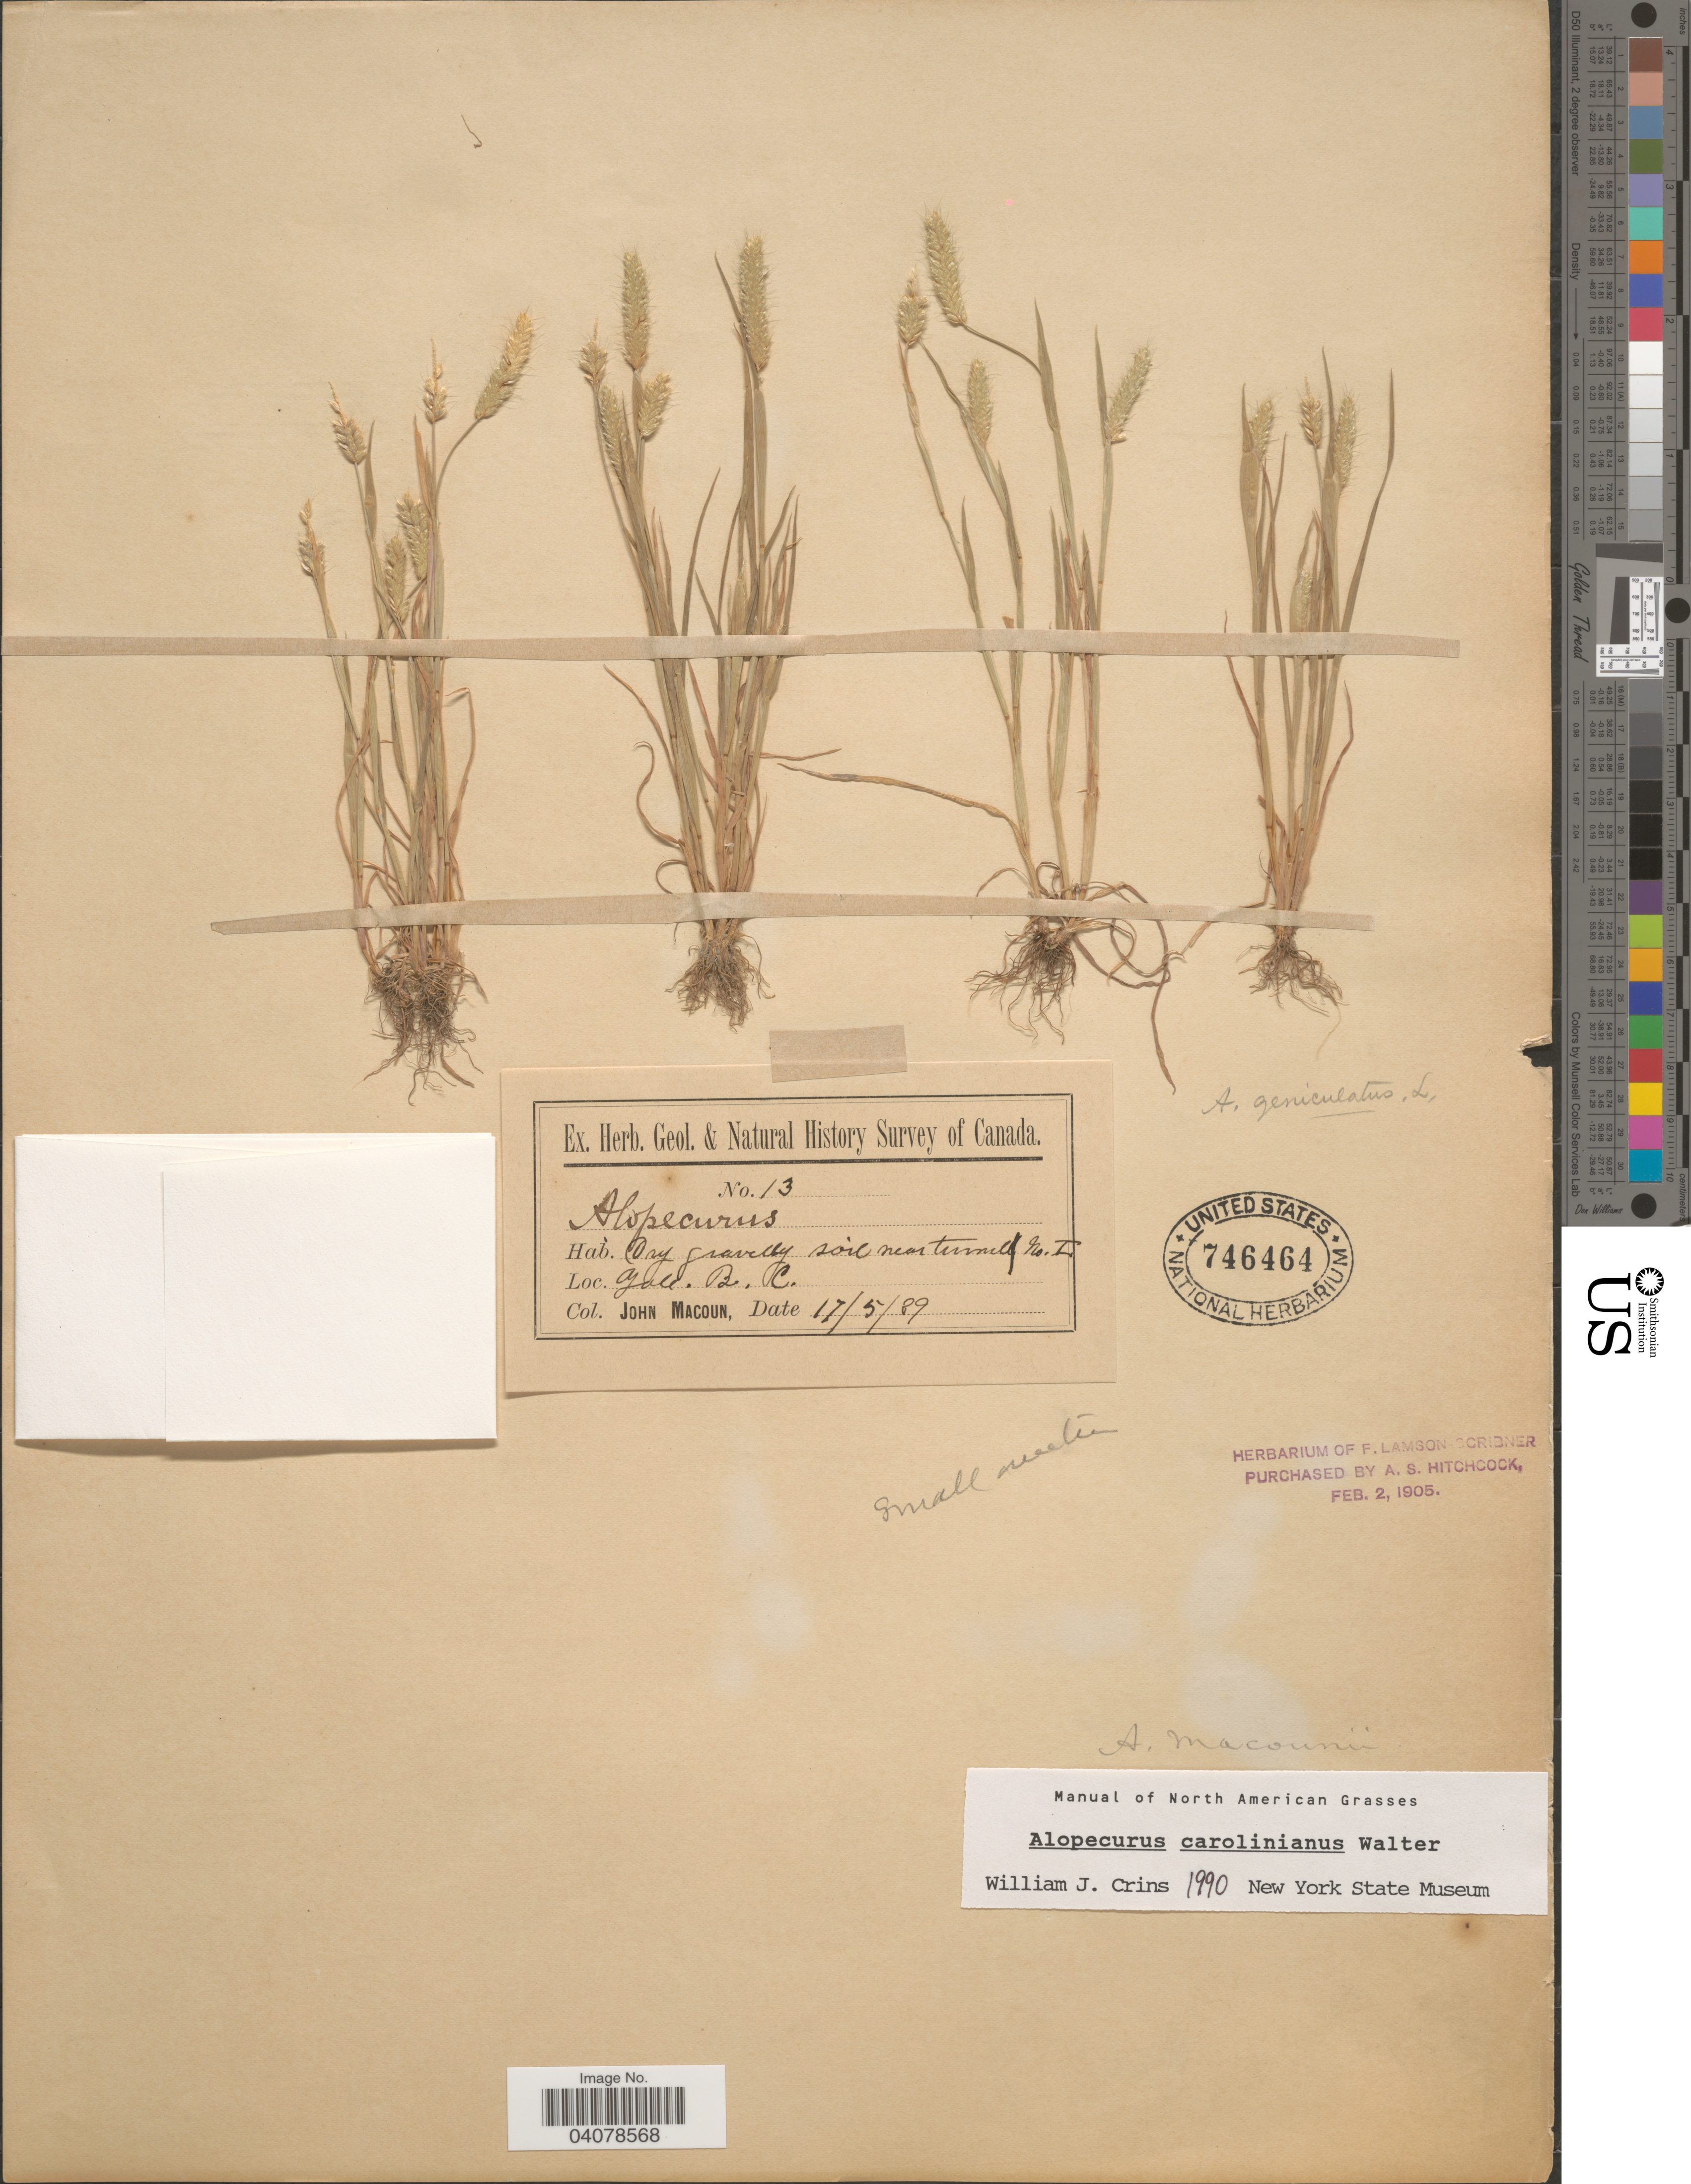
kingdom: Plantae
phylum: Tracheophyta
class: Liliopsida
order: Poales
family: Poaceae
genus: Alopecurus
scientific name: Alopecurus carolinianus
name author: Walter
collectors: J. Macoun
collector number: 13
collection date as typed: Transcribed d/m/y: 17/5/89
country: Canada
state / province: British Columbia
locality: Dry gravelly soil near turnell. Gale. B. C. Herb. Geol. & Natural History Survey of Canada.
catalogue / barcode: US 746464